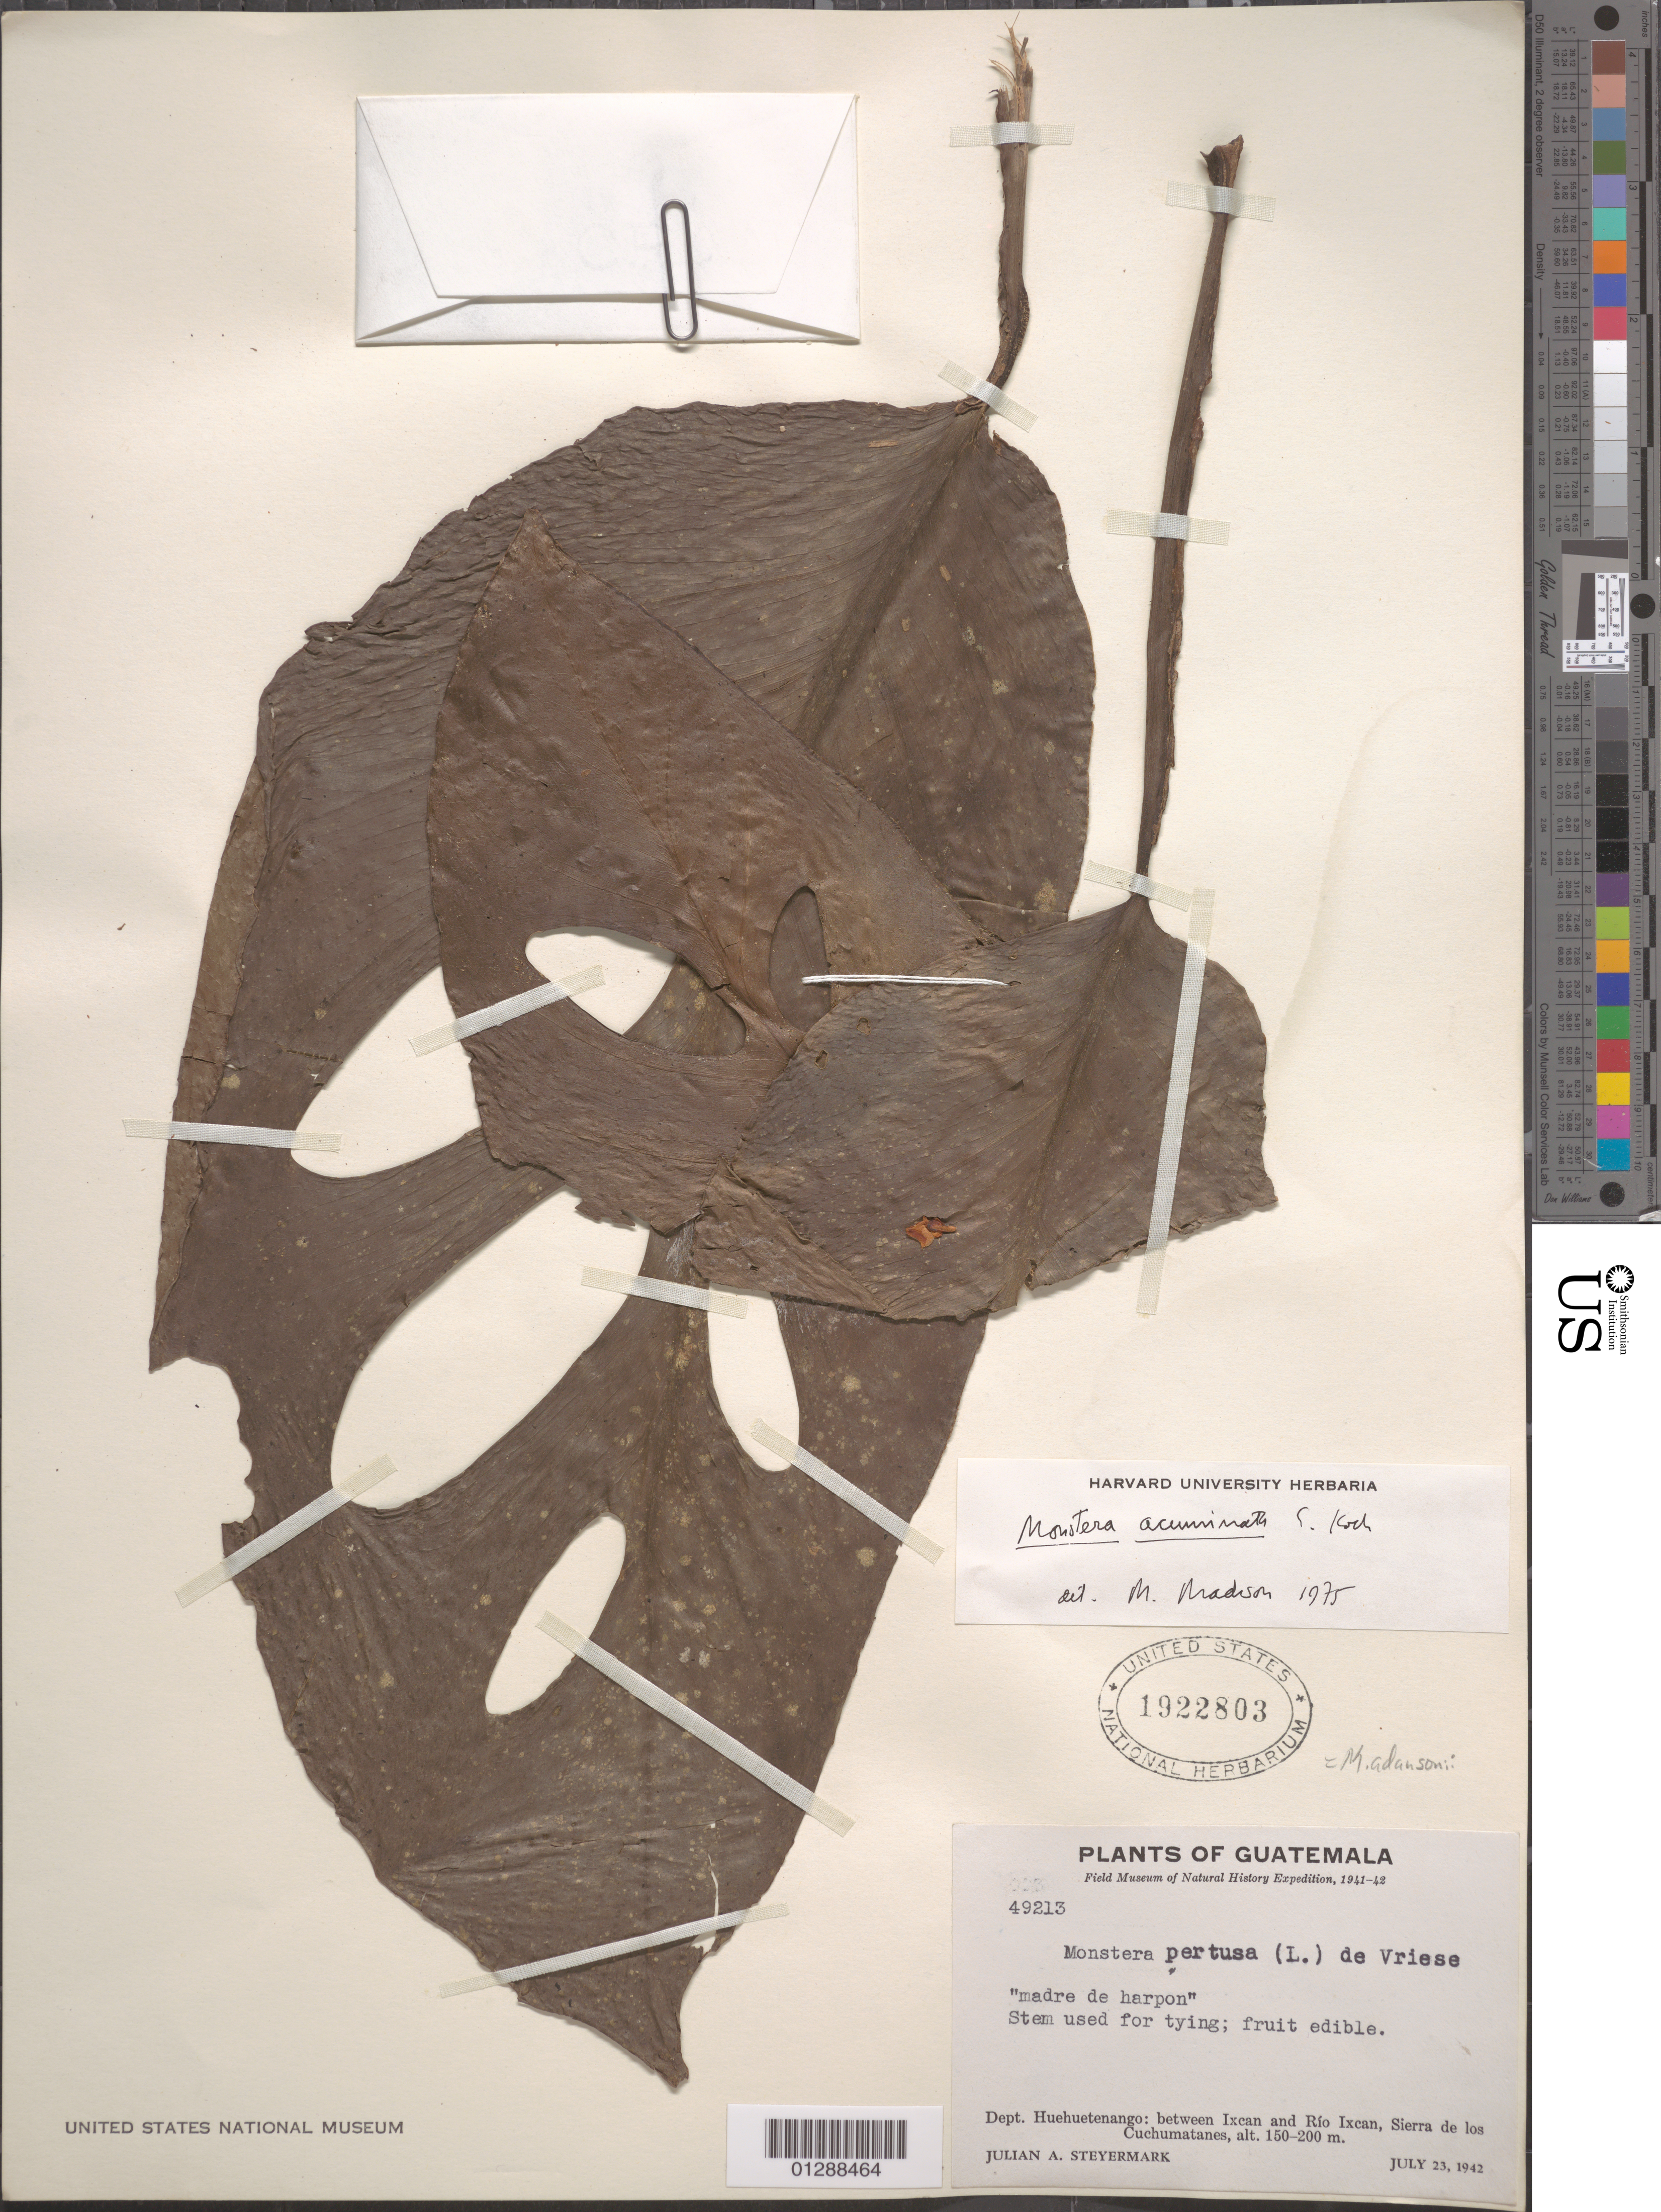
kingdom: Plantae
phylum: Tracheophyta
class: Liliopsida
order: Alismatales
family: Araceae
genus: Monstera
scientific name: Monstera acuminata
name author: K. Koch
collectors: J. Steyermark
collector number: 49213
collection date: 1942-07-23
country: Guatemala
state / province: Huehuetenango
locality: Dept. Huehuetenango: between Ixcan and Río Ixcan, Sierra de los Cuchumatanes.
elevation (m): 150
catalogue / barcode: US 1922803